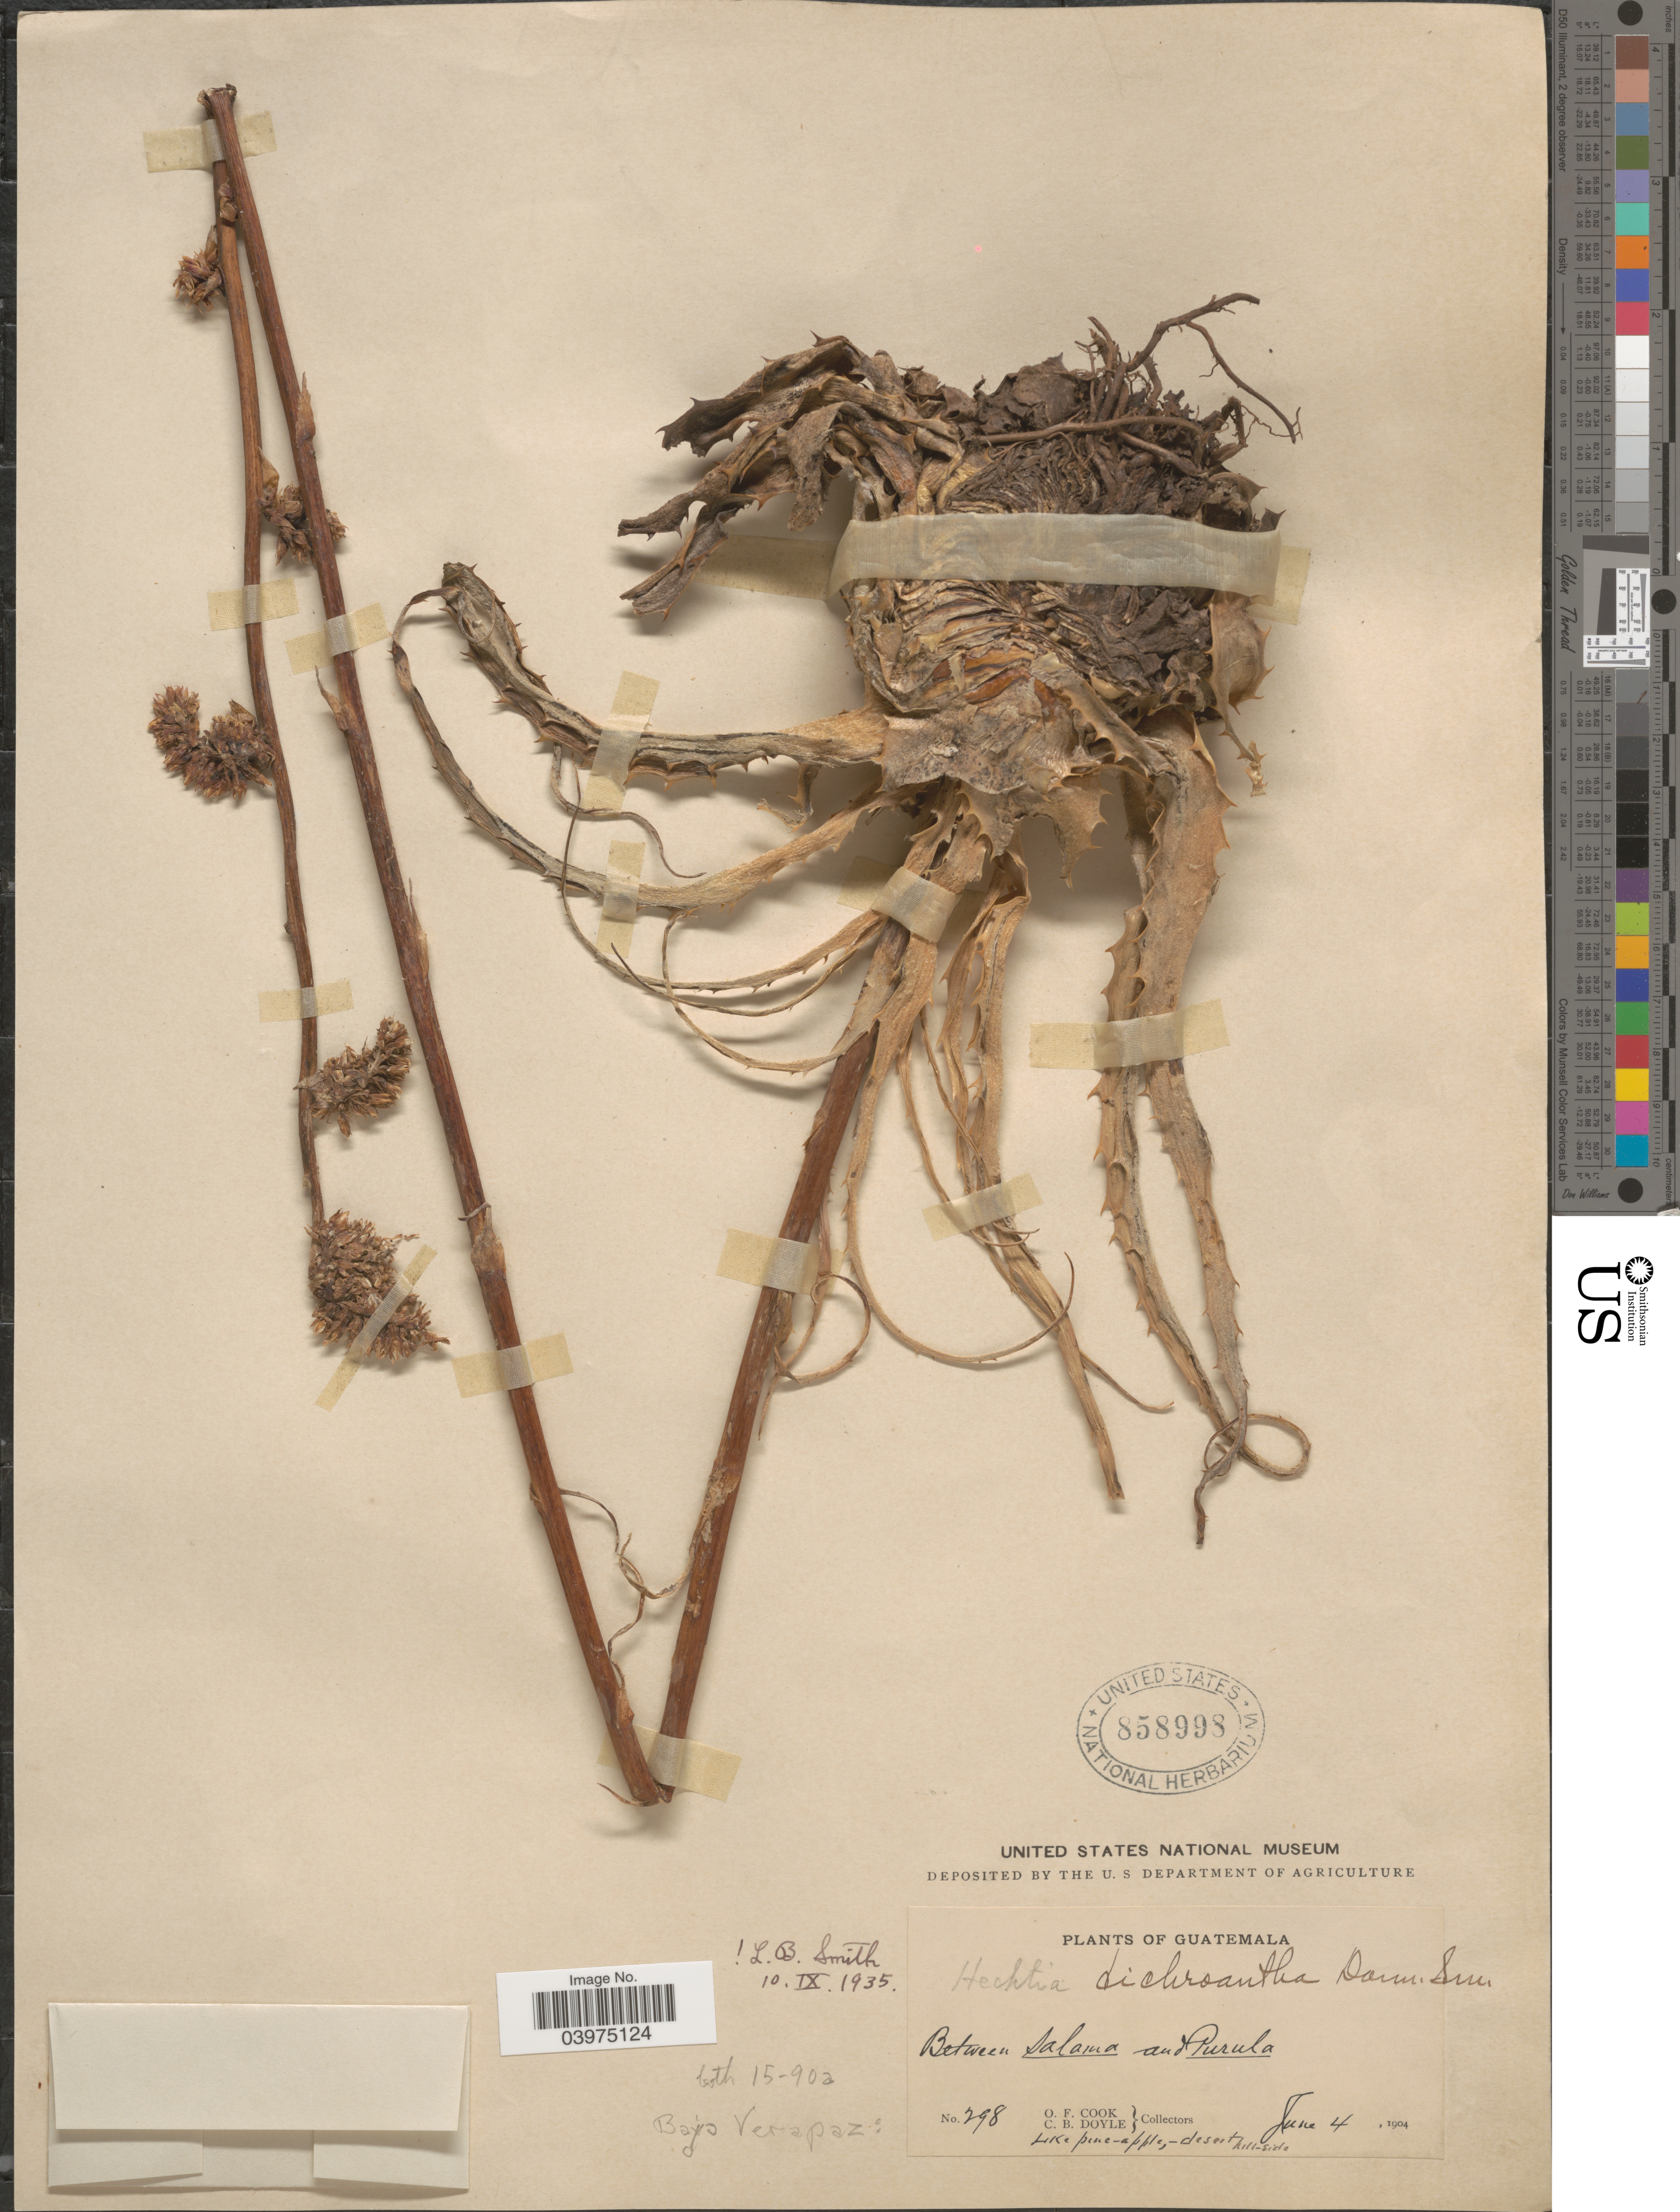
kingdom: Plantae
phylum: Tracheophyta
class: Liliopsida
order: Poales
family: Bromeliaceae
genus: Hechtia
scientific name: Hechtia dichroantha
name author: Donn. Sm.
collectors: O. F. Cook & C. Doyle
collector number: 298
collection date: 1904-06-04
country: Guatemala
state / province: Baja Verapaz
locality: Between Salama and Purula.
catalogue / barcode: US 858998